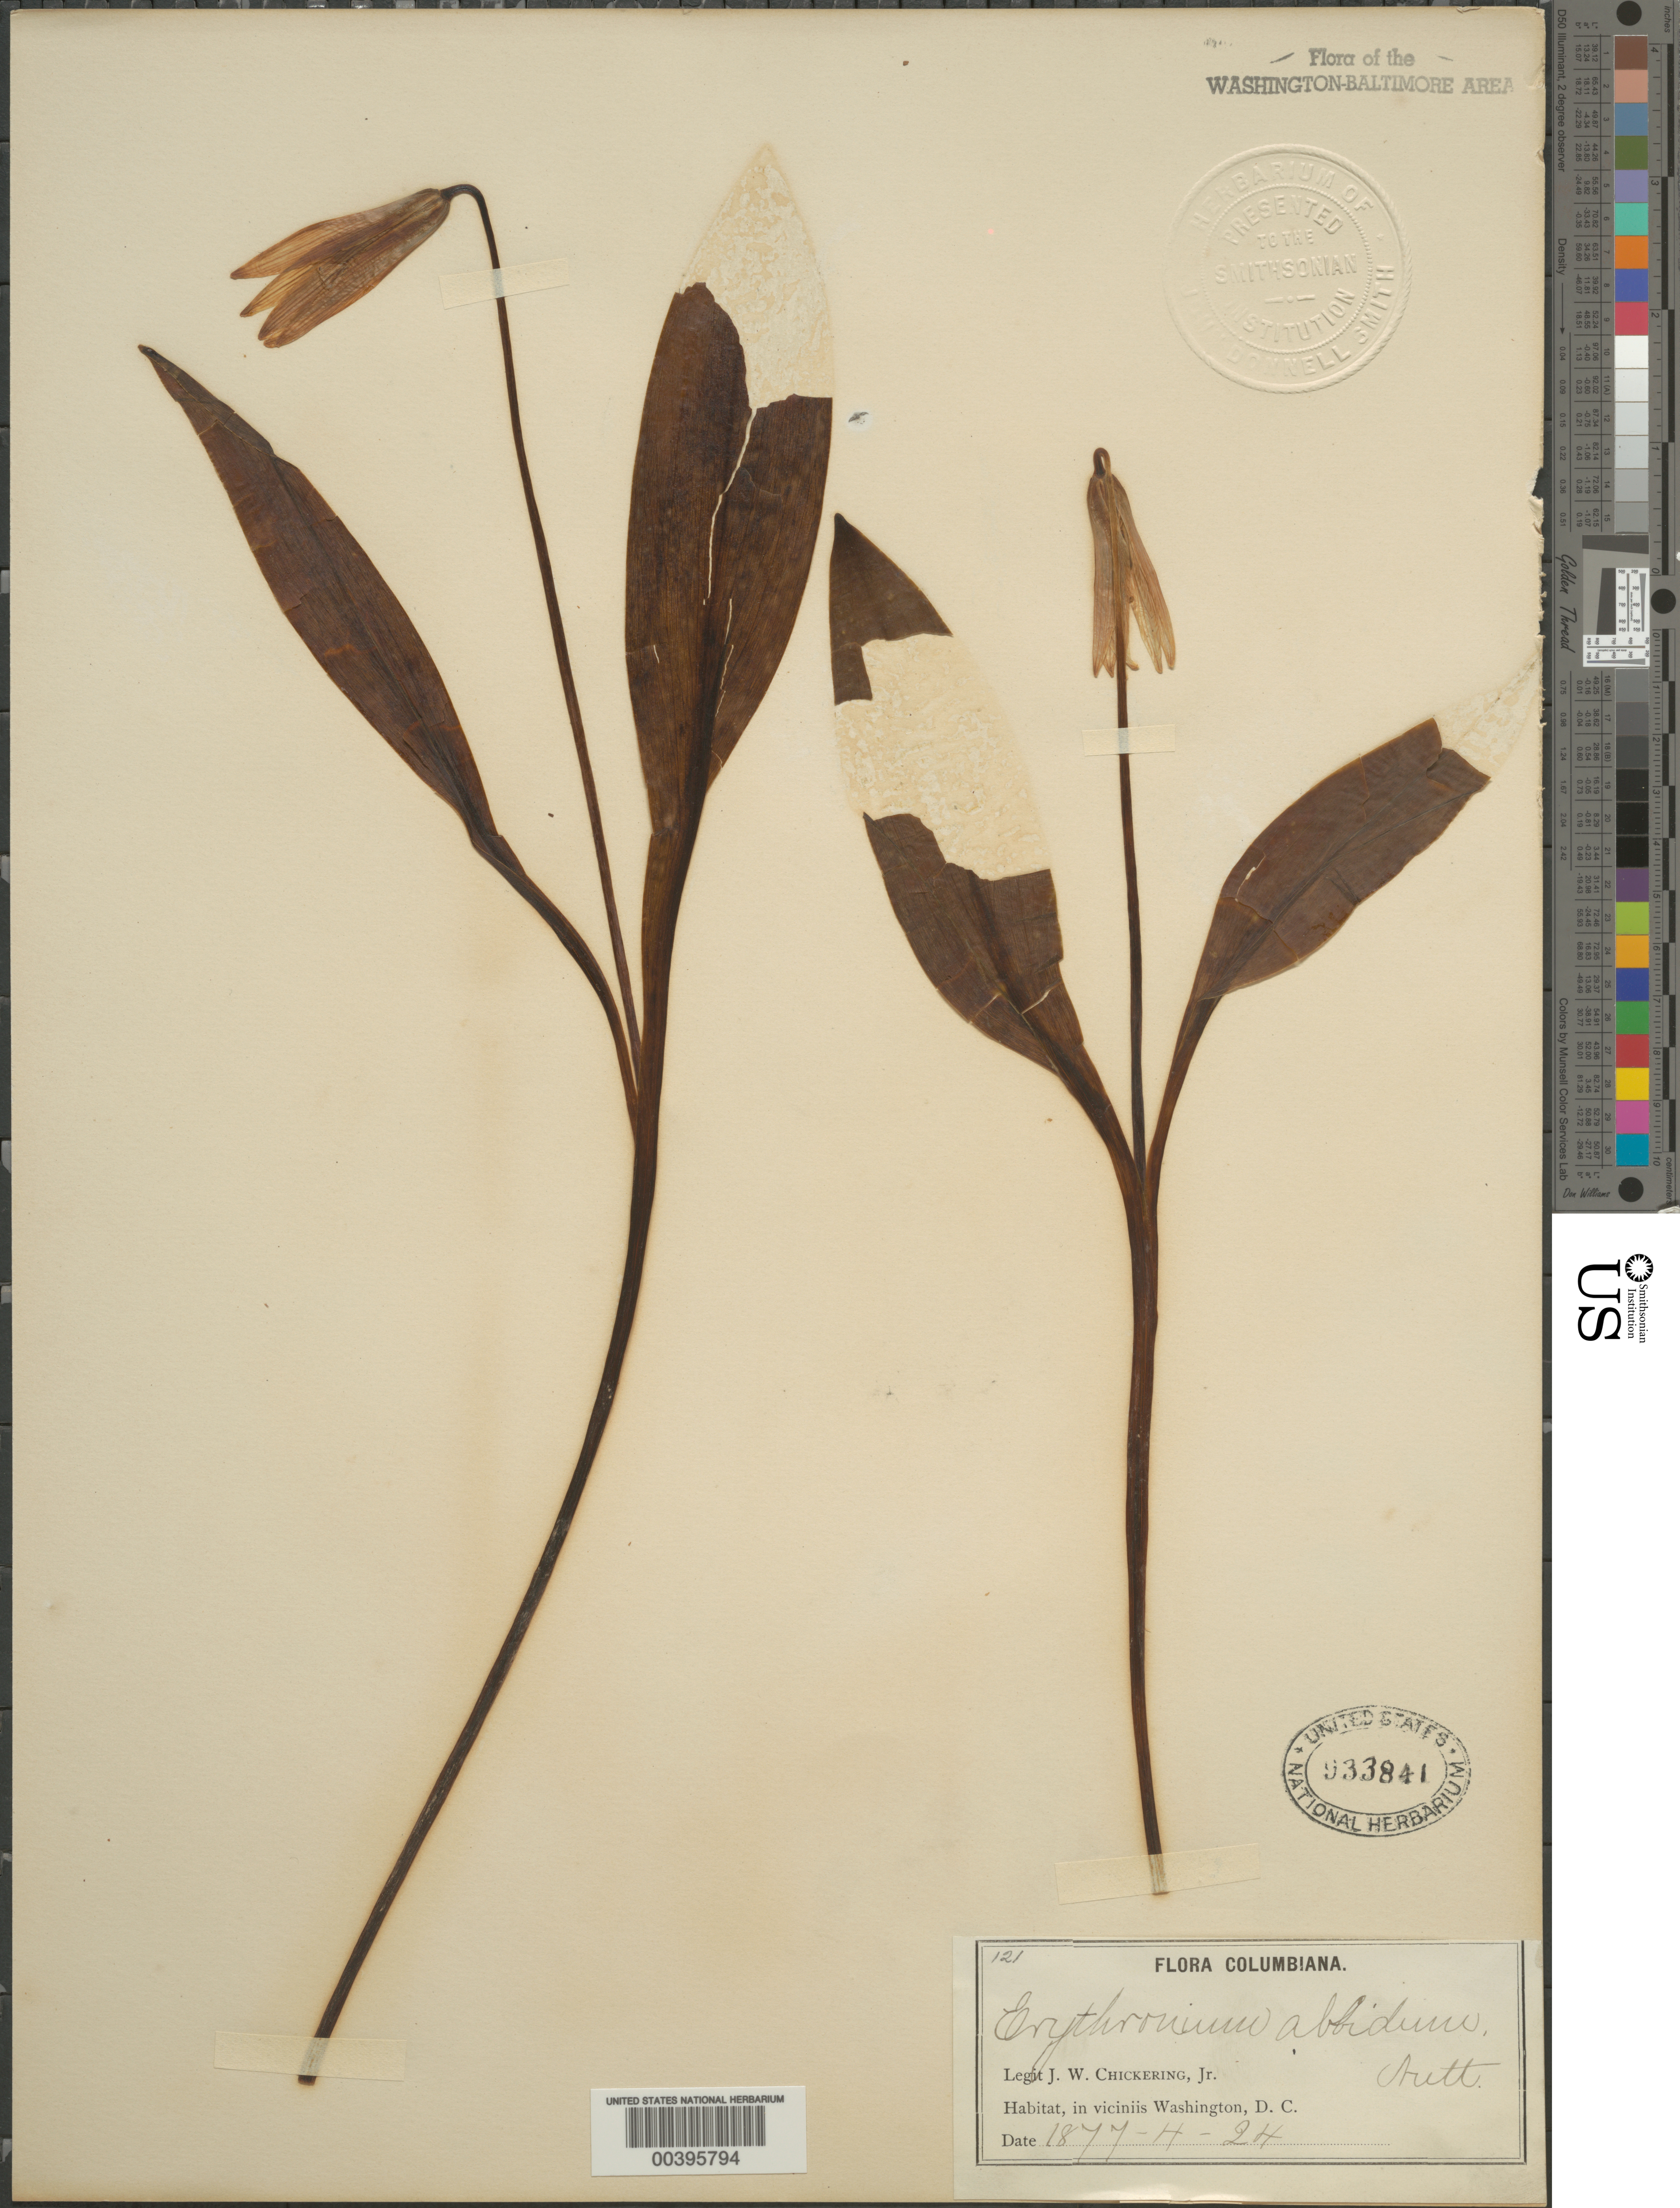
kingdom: Plantae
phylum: Tracheophyta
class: Liliopsida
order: Liliales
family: Liliaceae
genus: Erythronium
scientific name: Erythronium albidum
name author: Nutt.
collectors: J. Chickering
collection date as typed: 1877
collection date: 1877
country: United States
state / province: District of Columbia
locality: Vicinity of Washington, DC.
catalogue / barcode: US 933841